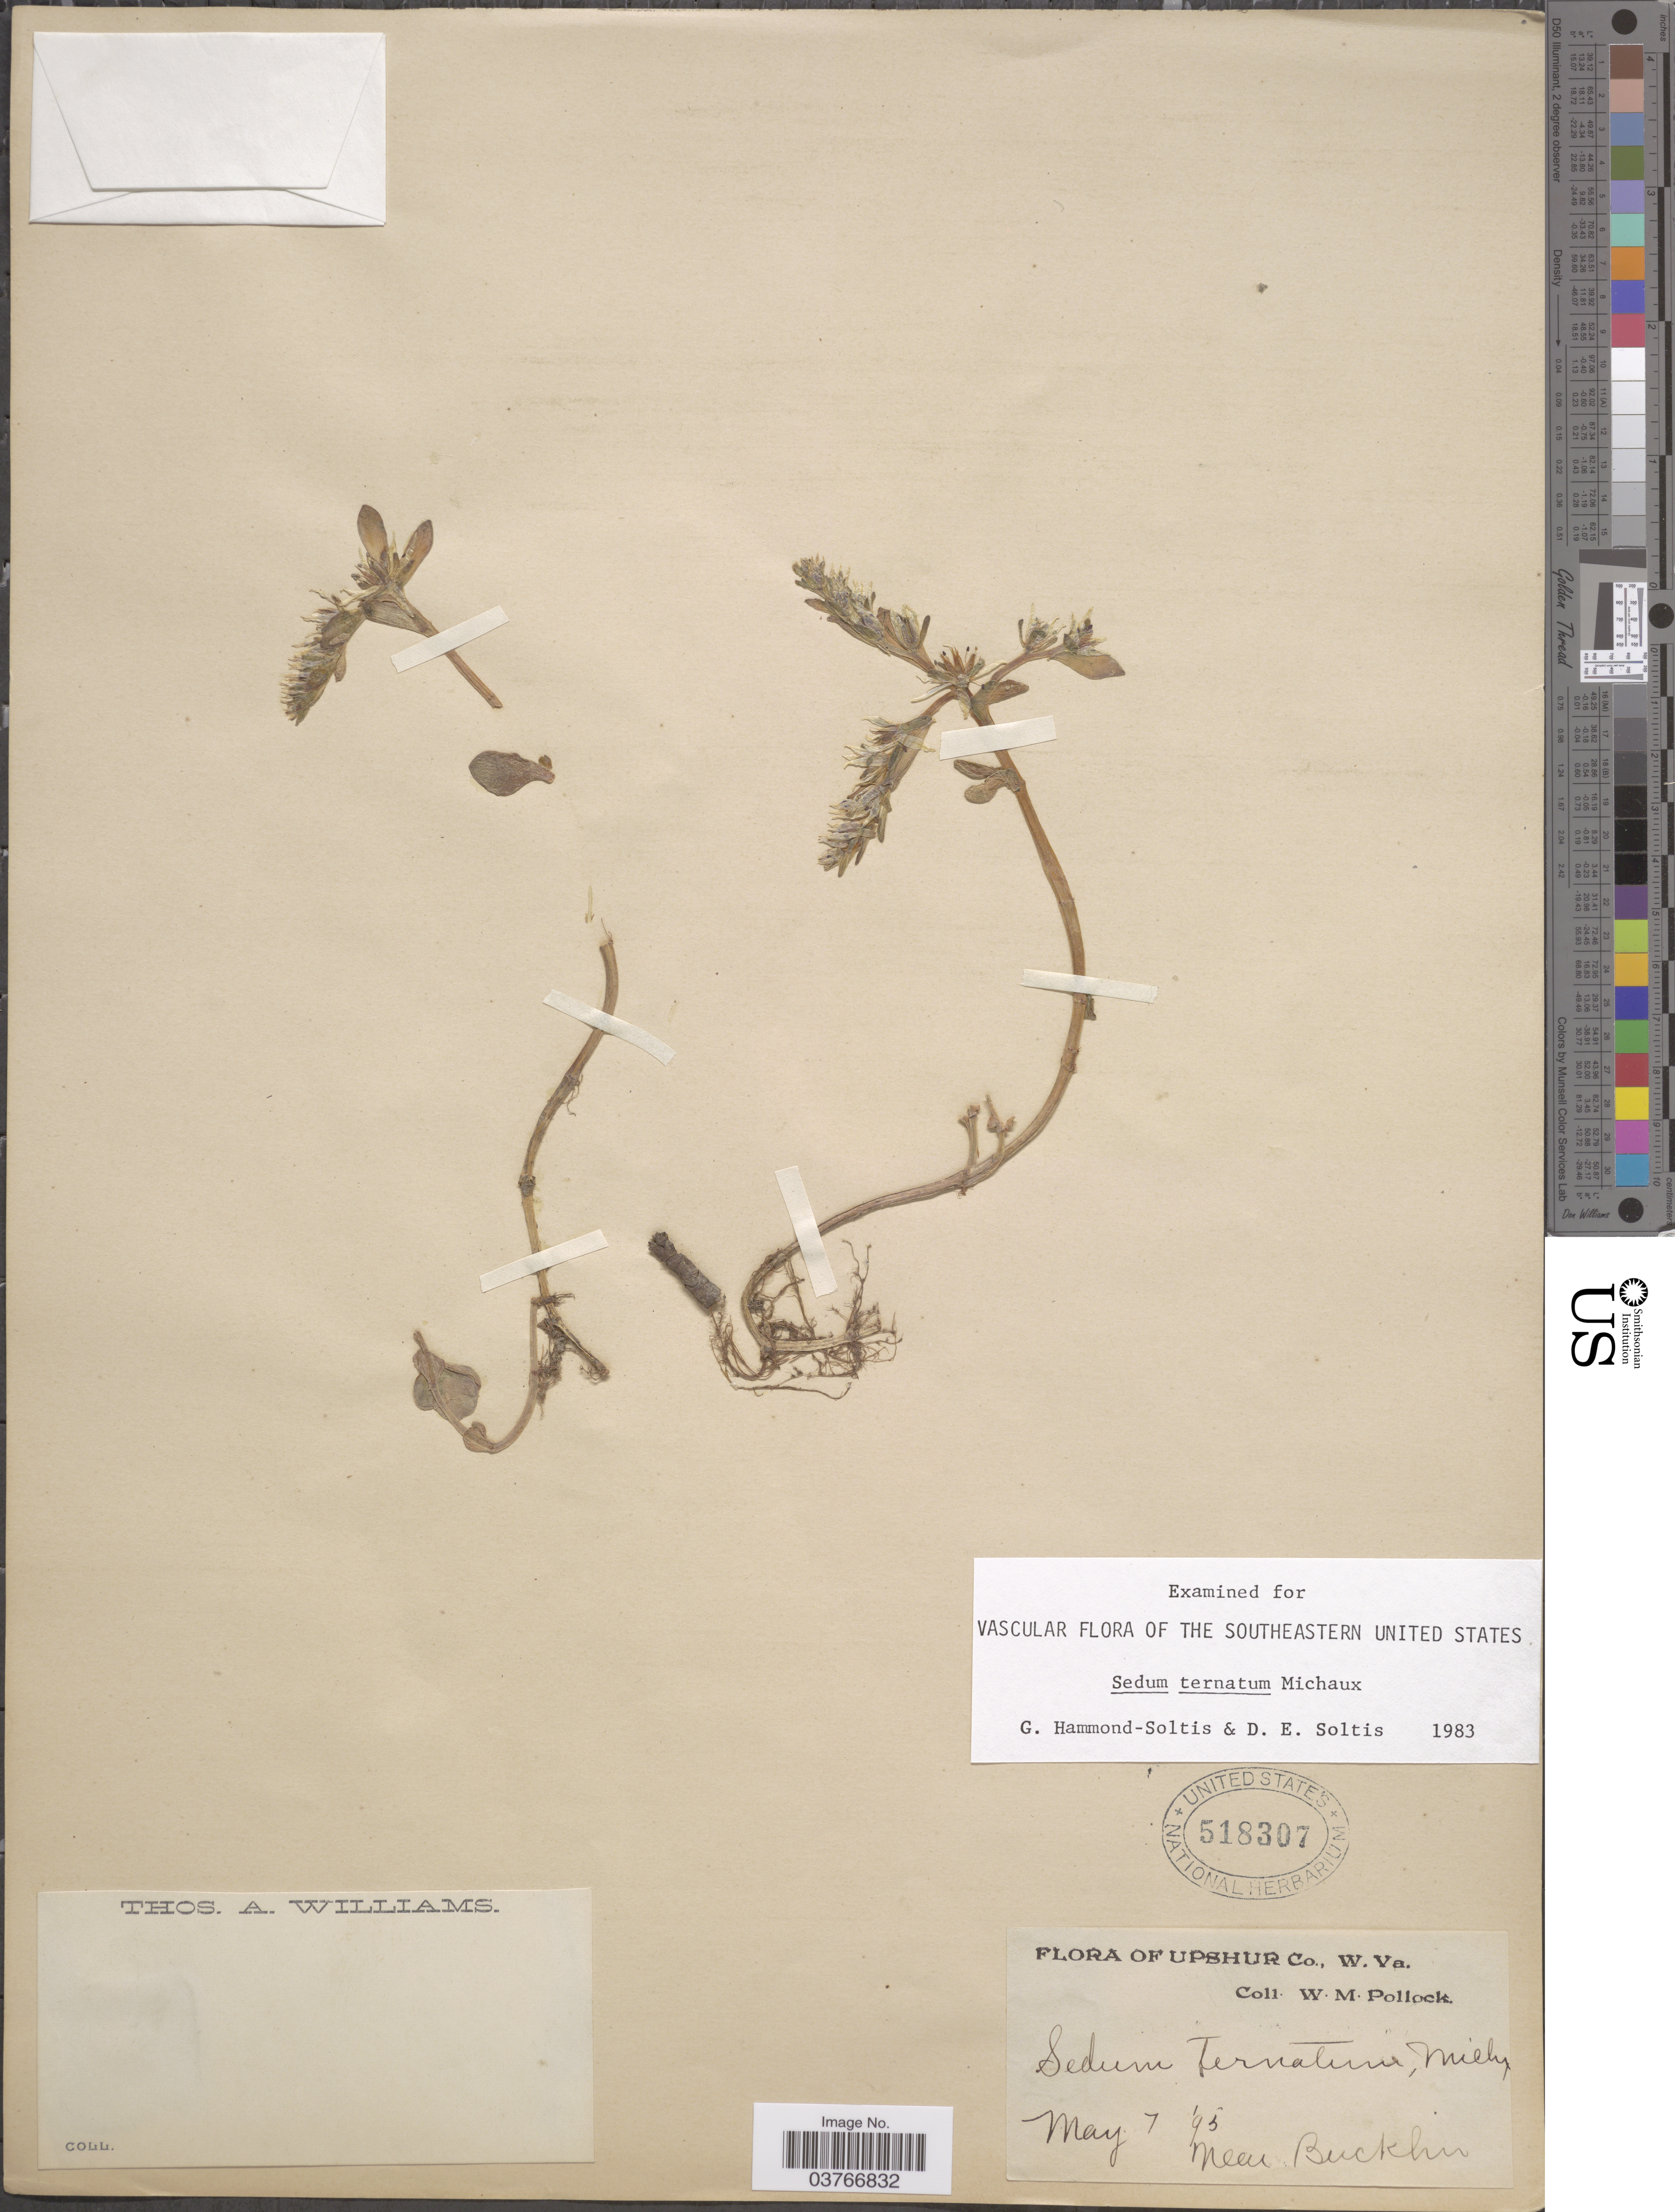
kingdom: Plantae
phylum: Tracheophyta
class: Magnoliopsida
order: Saxifragales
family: Crassulaceae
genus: Sedum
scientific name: Sedum ternatum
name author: Michx.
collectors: W. M. Pollock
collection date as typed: Transcribed d/m/y: 7/5/95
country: United States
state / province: West Virginia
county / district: Upshur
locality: W. Va. Near Bucklin.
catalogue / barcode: US 518307